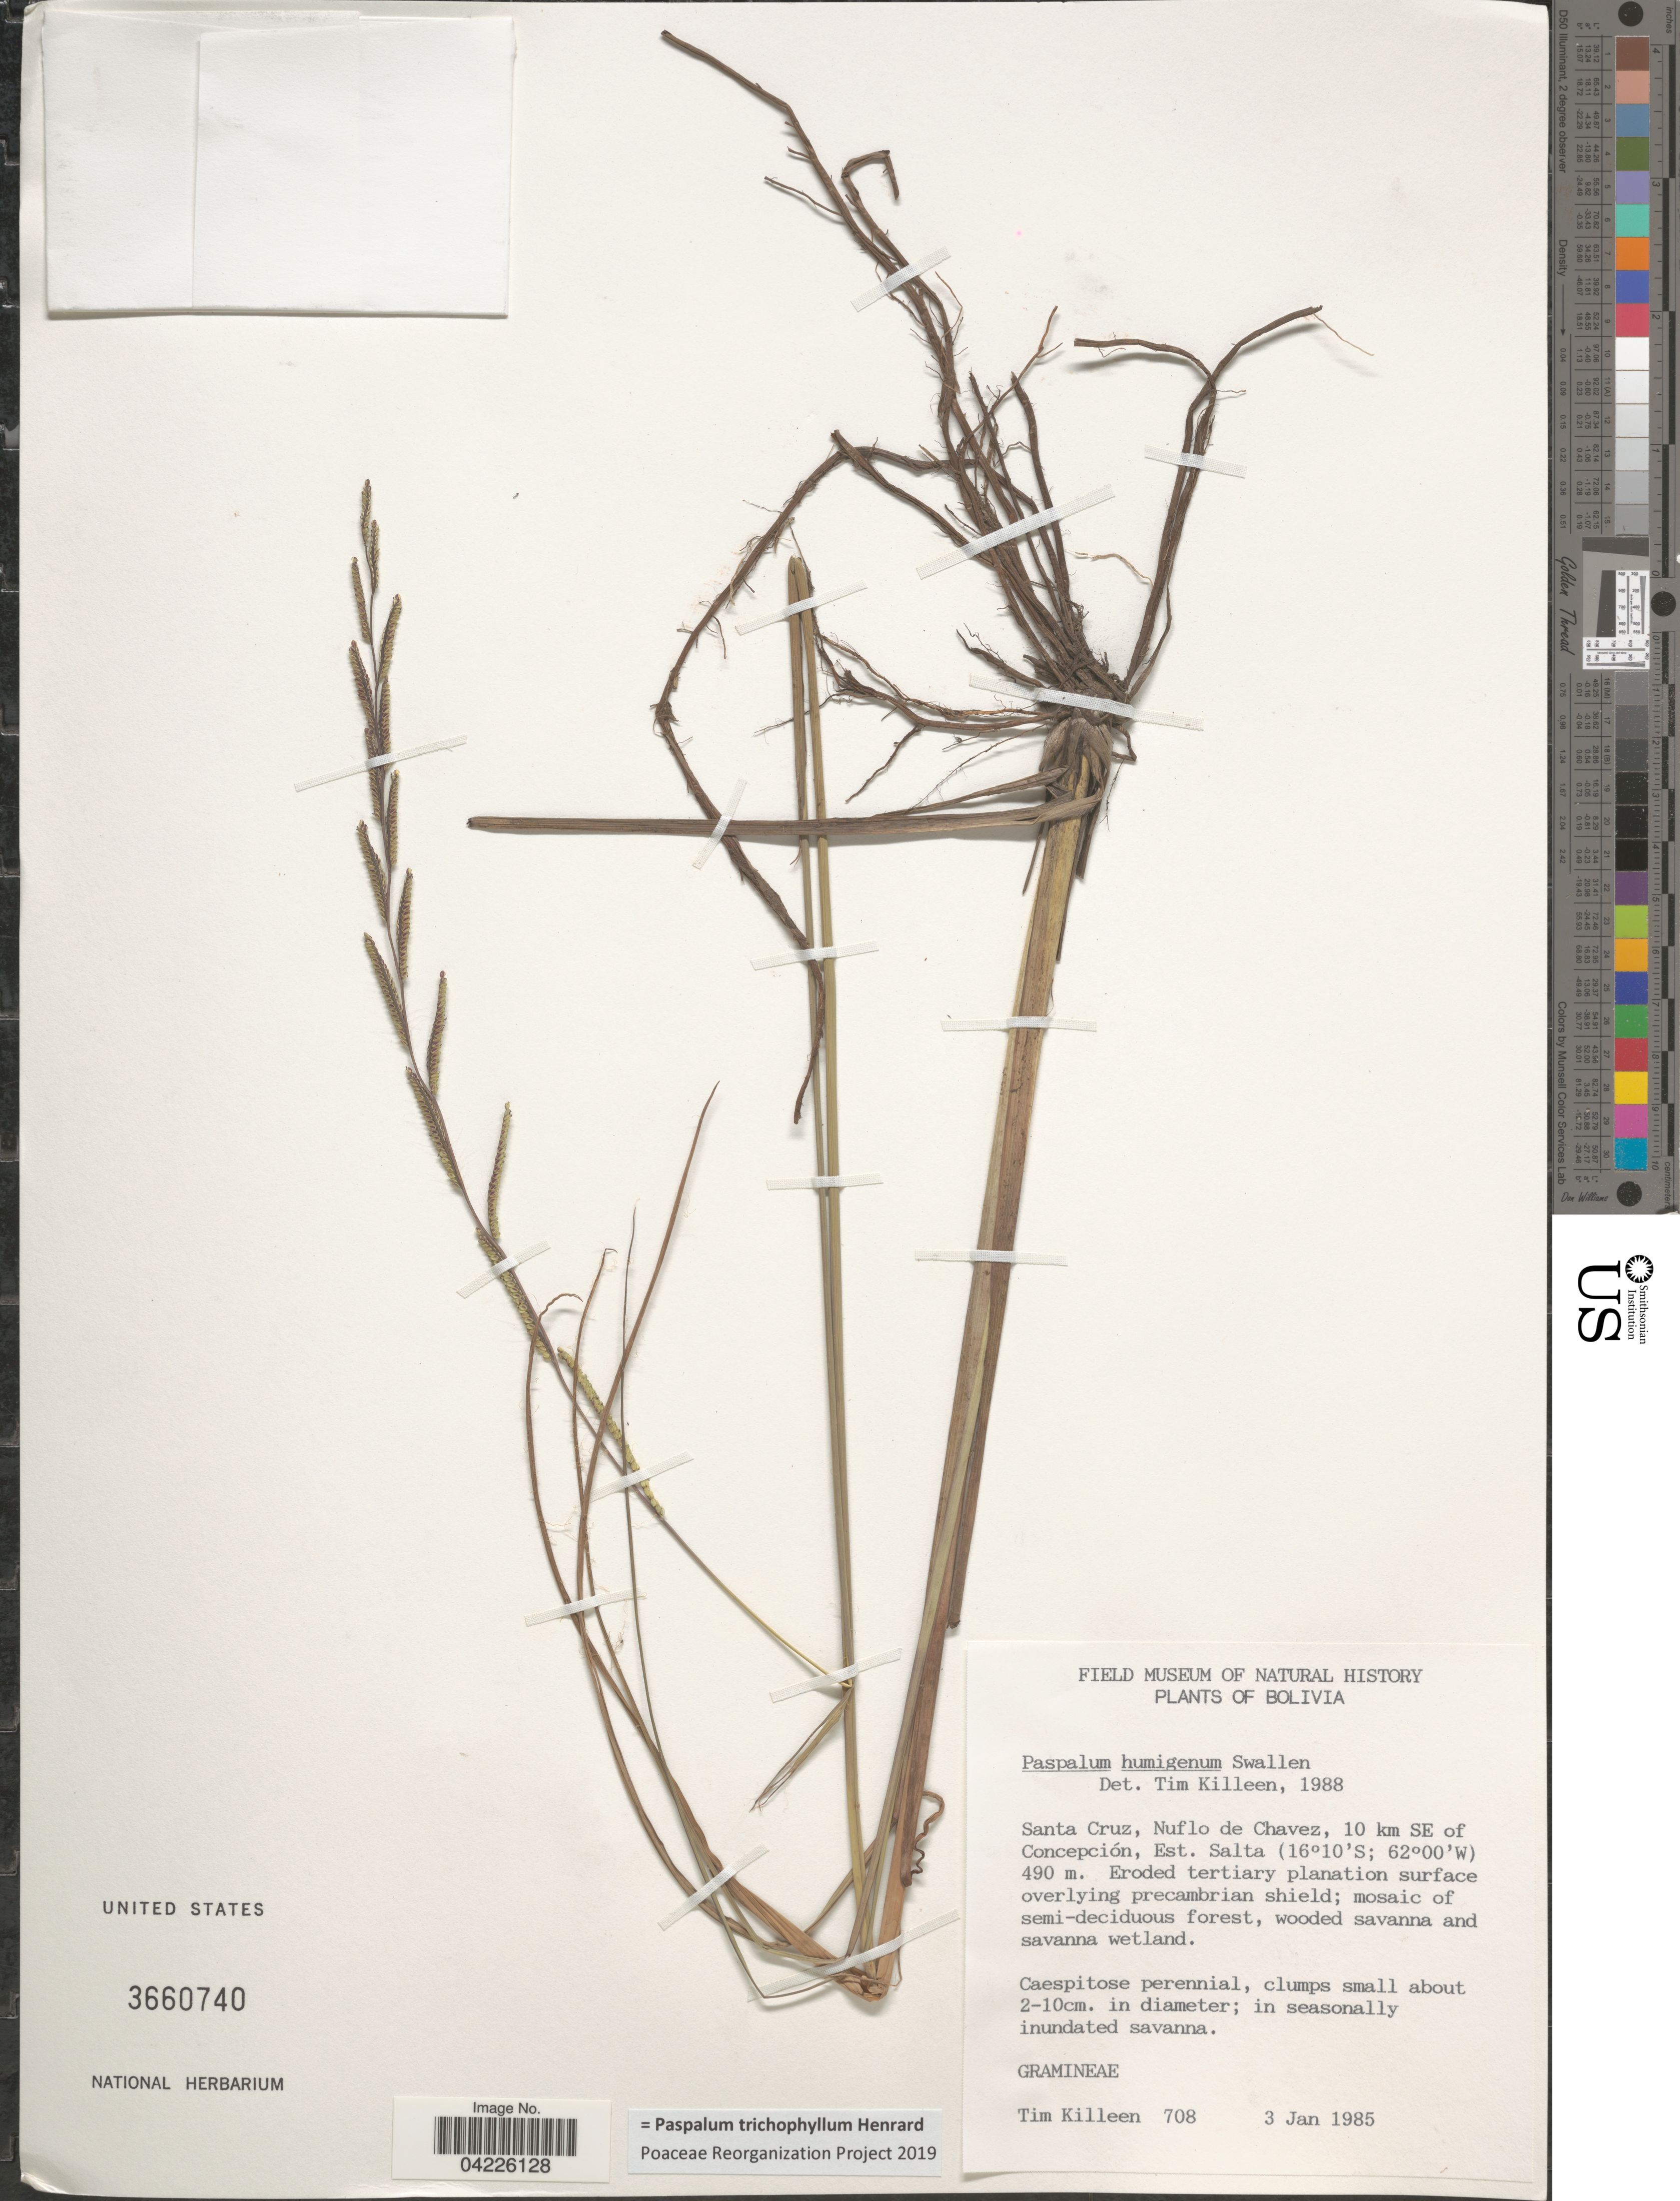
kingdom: Plantae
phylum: Tracheophyta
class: Liliopsida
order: Poales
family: Poaceae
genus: Paspalum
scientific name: Paspalum trichophyllum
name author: Henr.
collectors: T. J. Killeen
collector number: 708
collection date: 1985-01-03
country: Bolivia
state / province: Santa Cruz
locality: Santa Cruz, Nuflo de Chavez, 10 km SE of Concepción, Est. Salta.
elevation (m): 490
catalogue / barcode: US 3660740